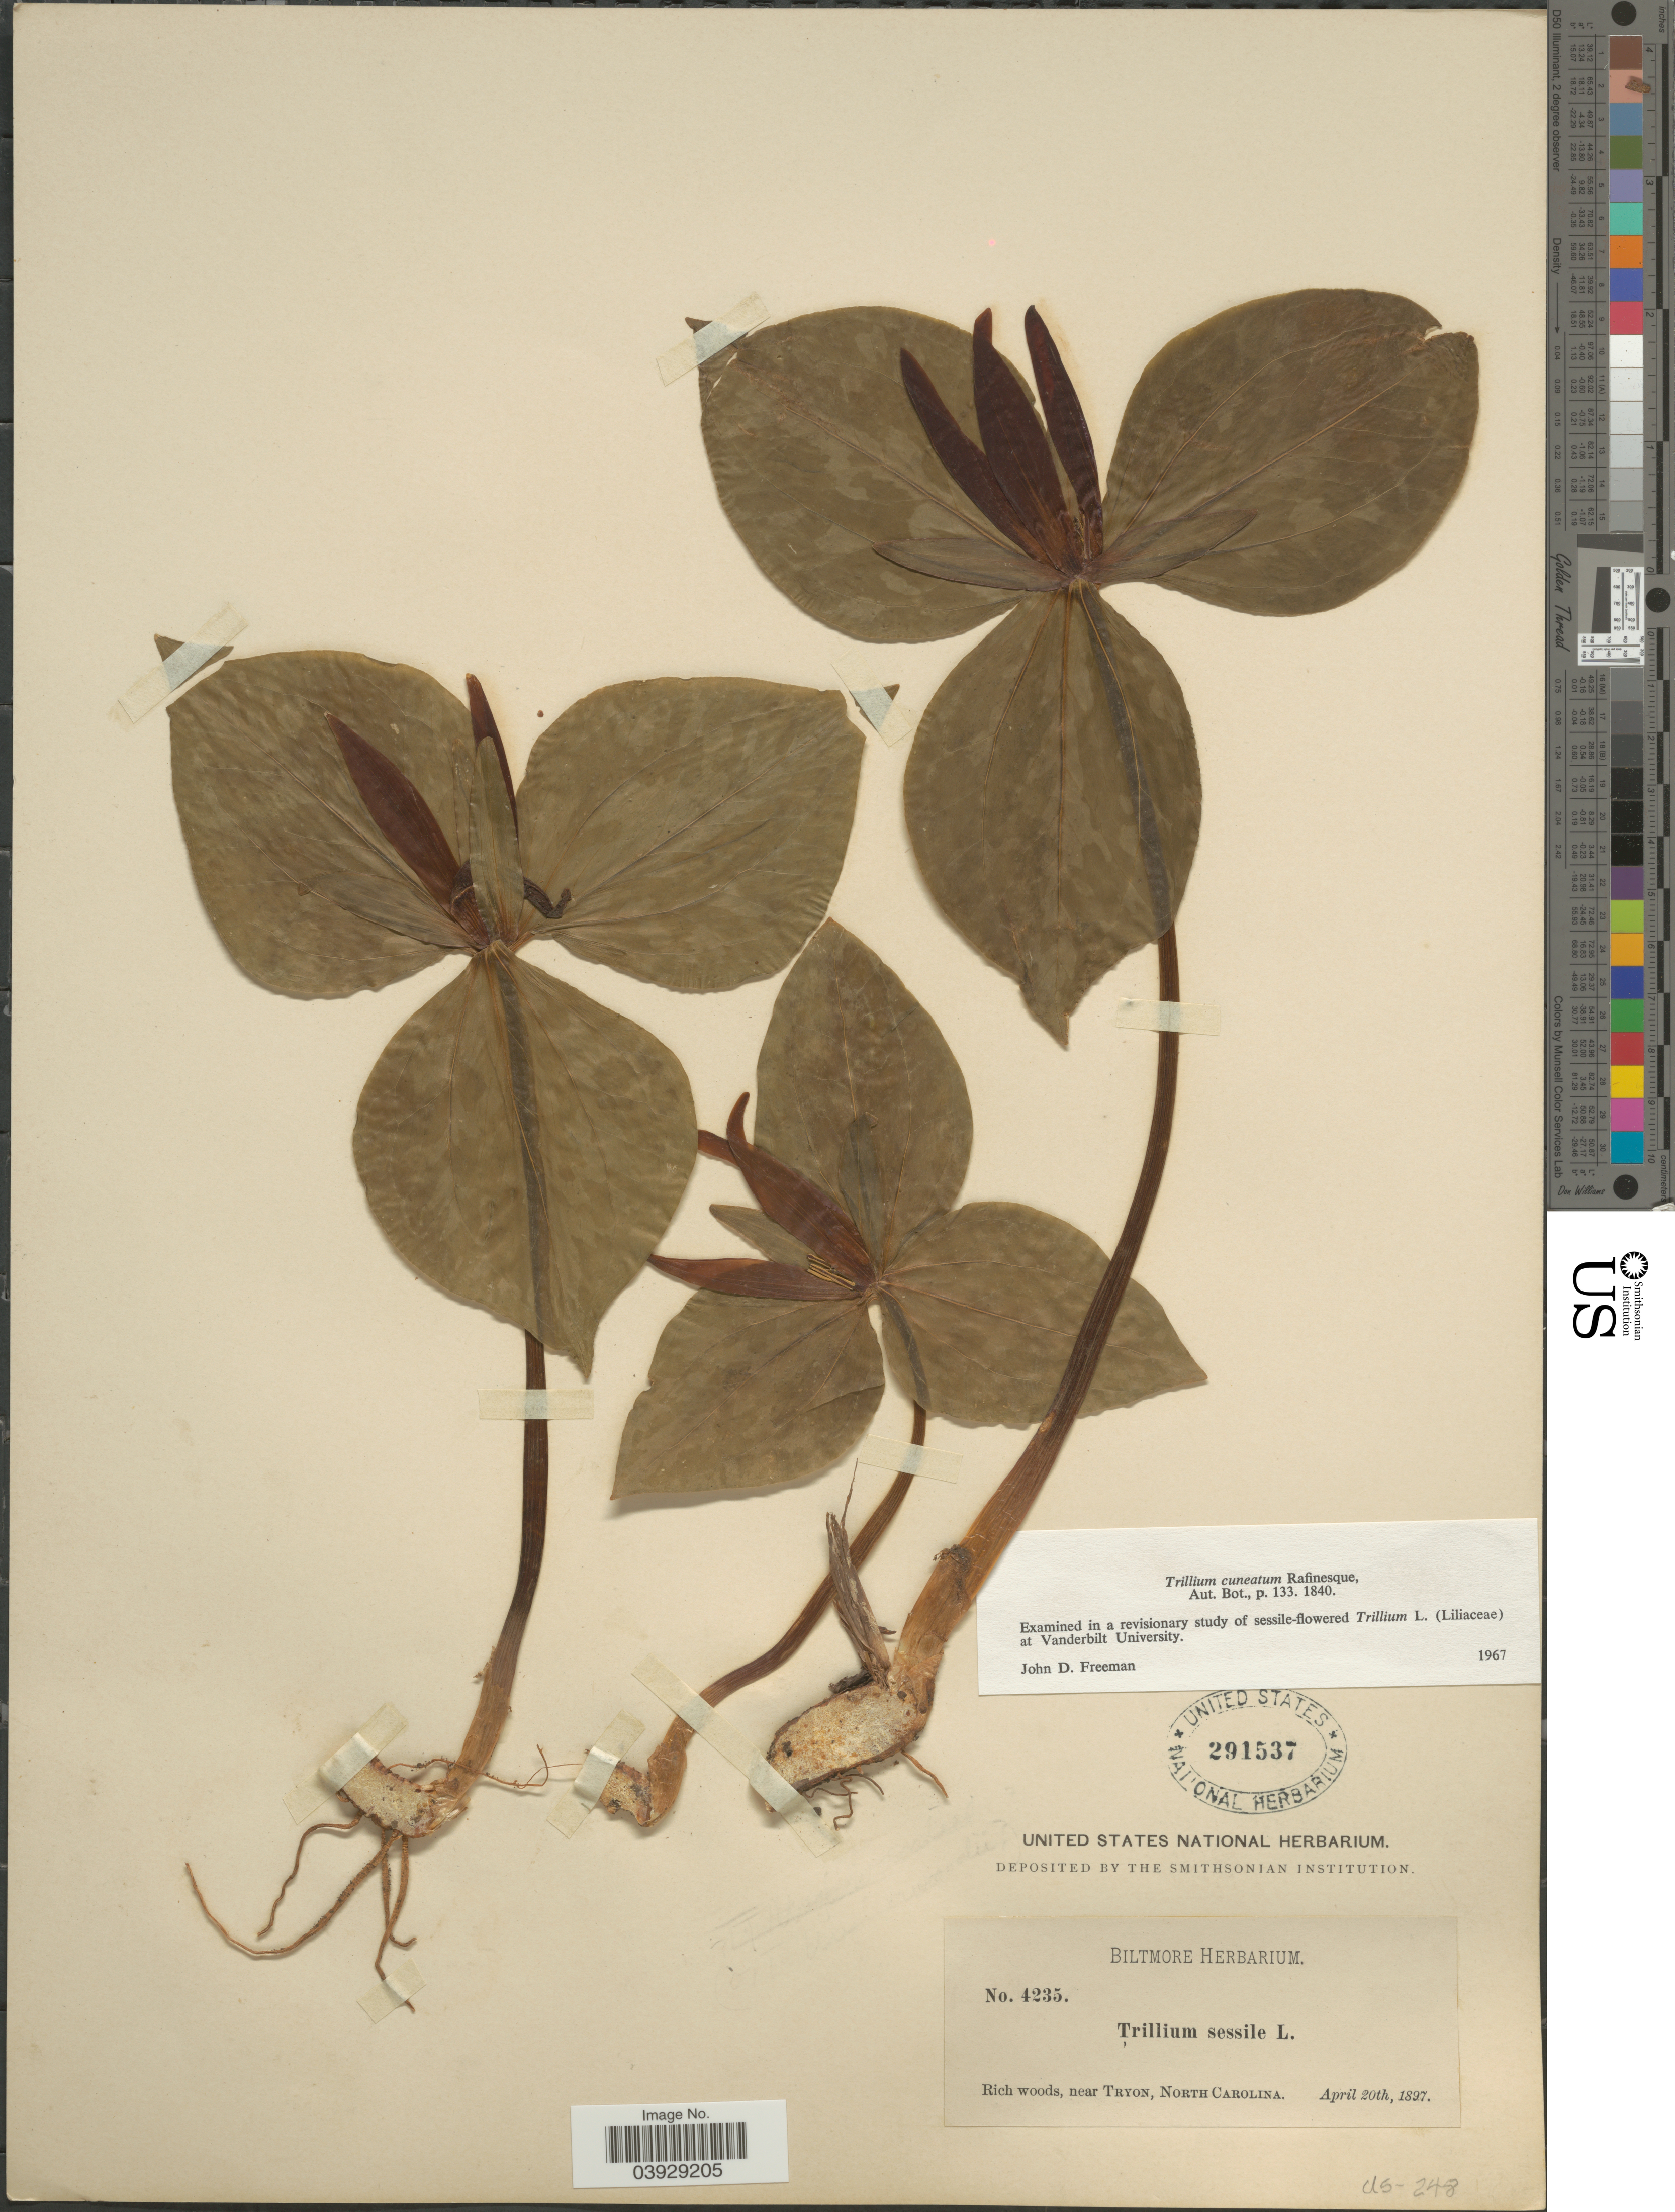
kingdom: Plantae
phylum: Tracheophyta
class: Liliopsida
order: Liliales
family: Melanthiaceae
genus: Trillium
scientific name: Trillium cuneatum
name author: Raf.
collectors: ex herb. Biltmore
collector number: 4235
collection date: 1897-04-20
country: United States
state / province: North Carolina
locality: Rich woods, near Tryon.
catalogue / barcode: US 291537